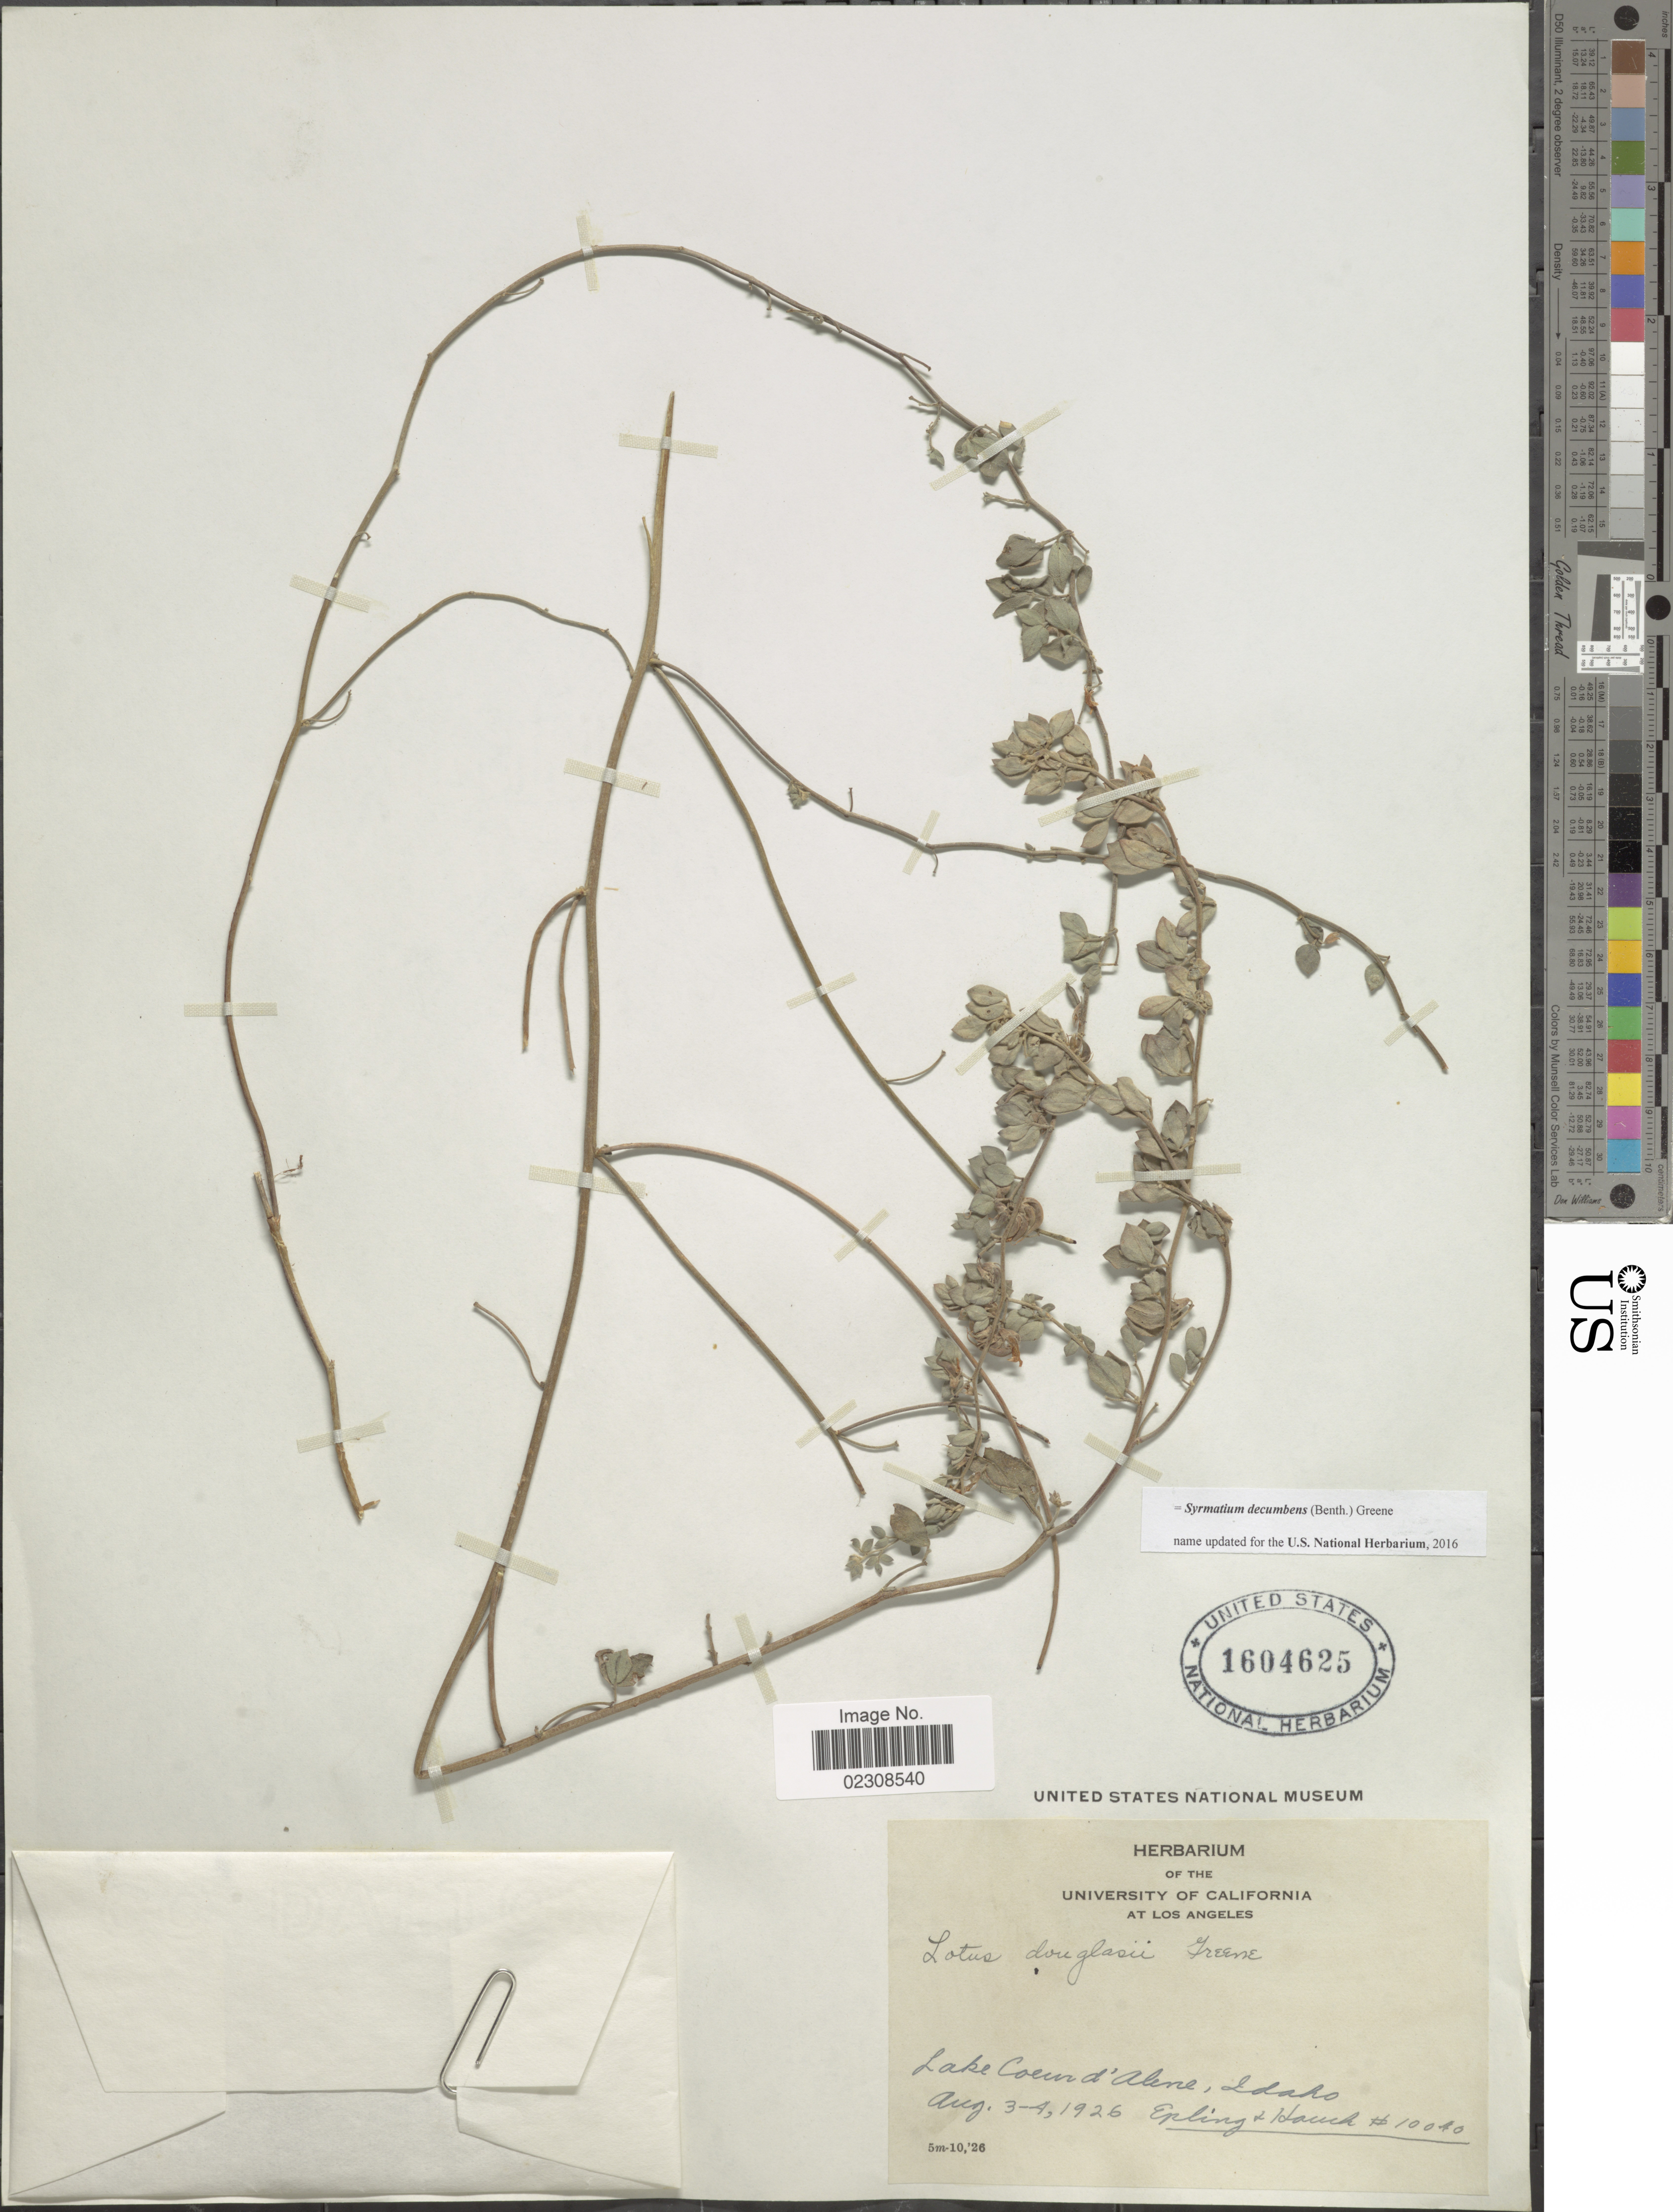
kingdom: Plantae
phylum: Tracheophyta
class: Magnoliopsida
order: Fabales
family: Fabaceae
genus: Syrmatium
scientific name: Syrmatium decumbens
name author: (Benth.) Greene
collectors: -- Epling & -. Hauch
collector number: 10040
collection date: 1926-08-03/1926-08-04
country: United States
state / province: Idaho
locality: Lake Coeur d'Alene.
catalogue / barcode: US 1604625